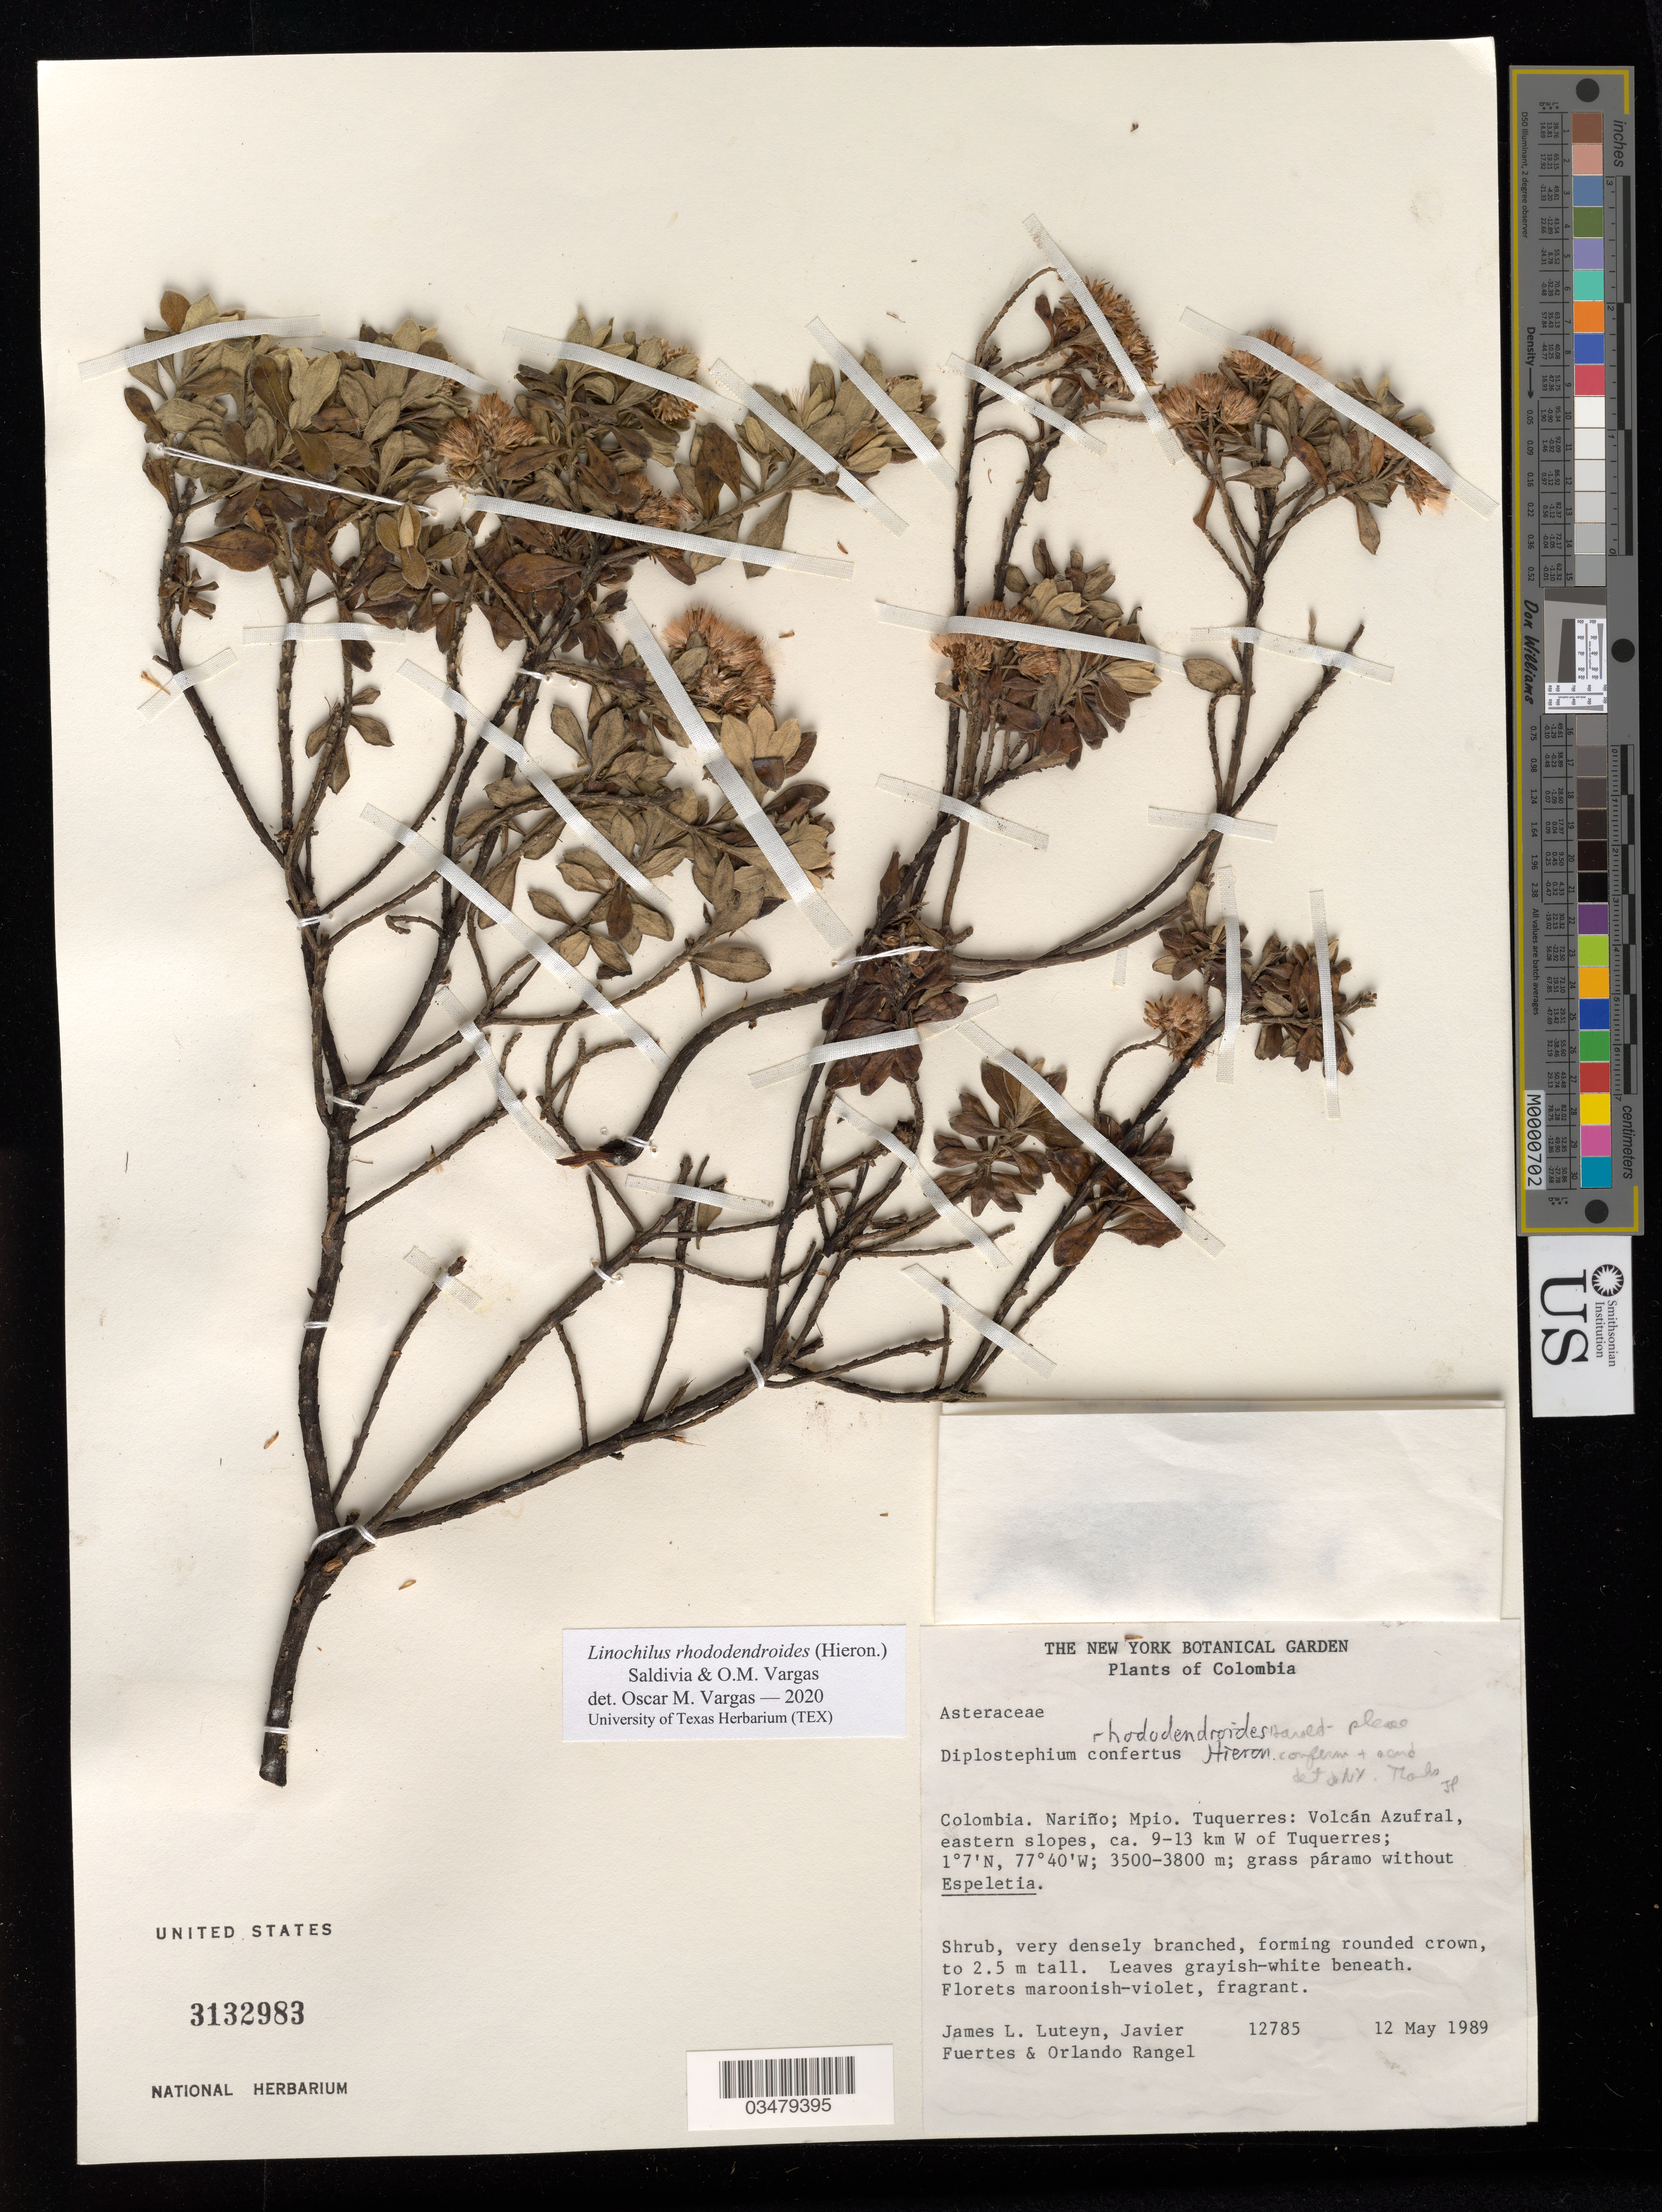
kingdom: Plantae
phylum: Tracheophyta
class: Magnoliopsida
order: Asterales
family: Asteraceae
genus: Linochilus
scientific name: Linochilus rhododendroides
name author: (Hieron.) Saldivia & O.M. Vargas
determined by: Vargas, Oscar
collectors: J. L. Luteyn, J. Fuertes & O. Rangel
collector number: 12785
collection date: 1989-05-12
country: Colombia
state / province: Nariño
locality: Mpio. Tuquerres: Volcán Azufral, eastern slopes, ca. 9-13 km W of Tuquerres.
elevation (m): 3500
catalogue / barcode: US 3132983